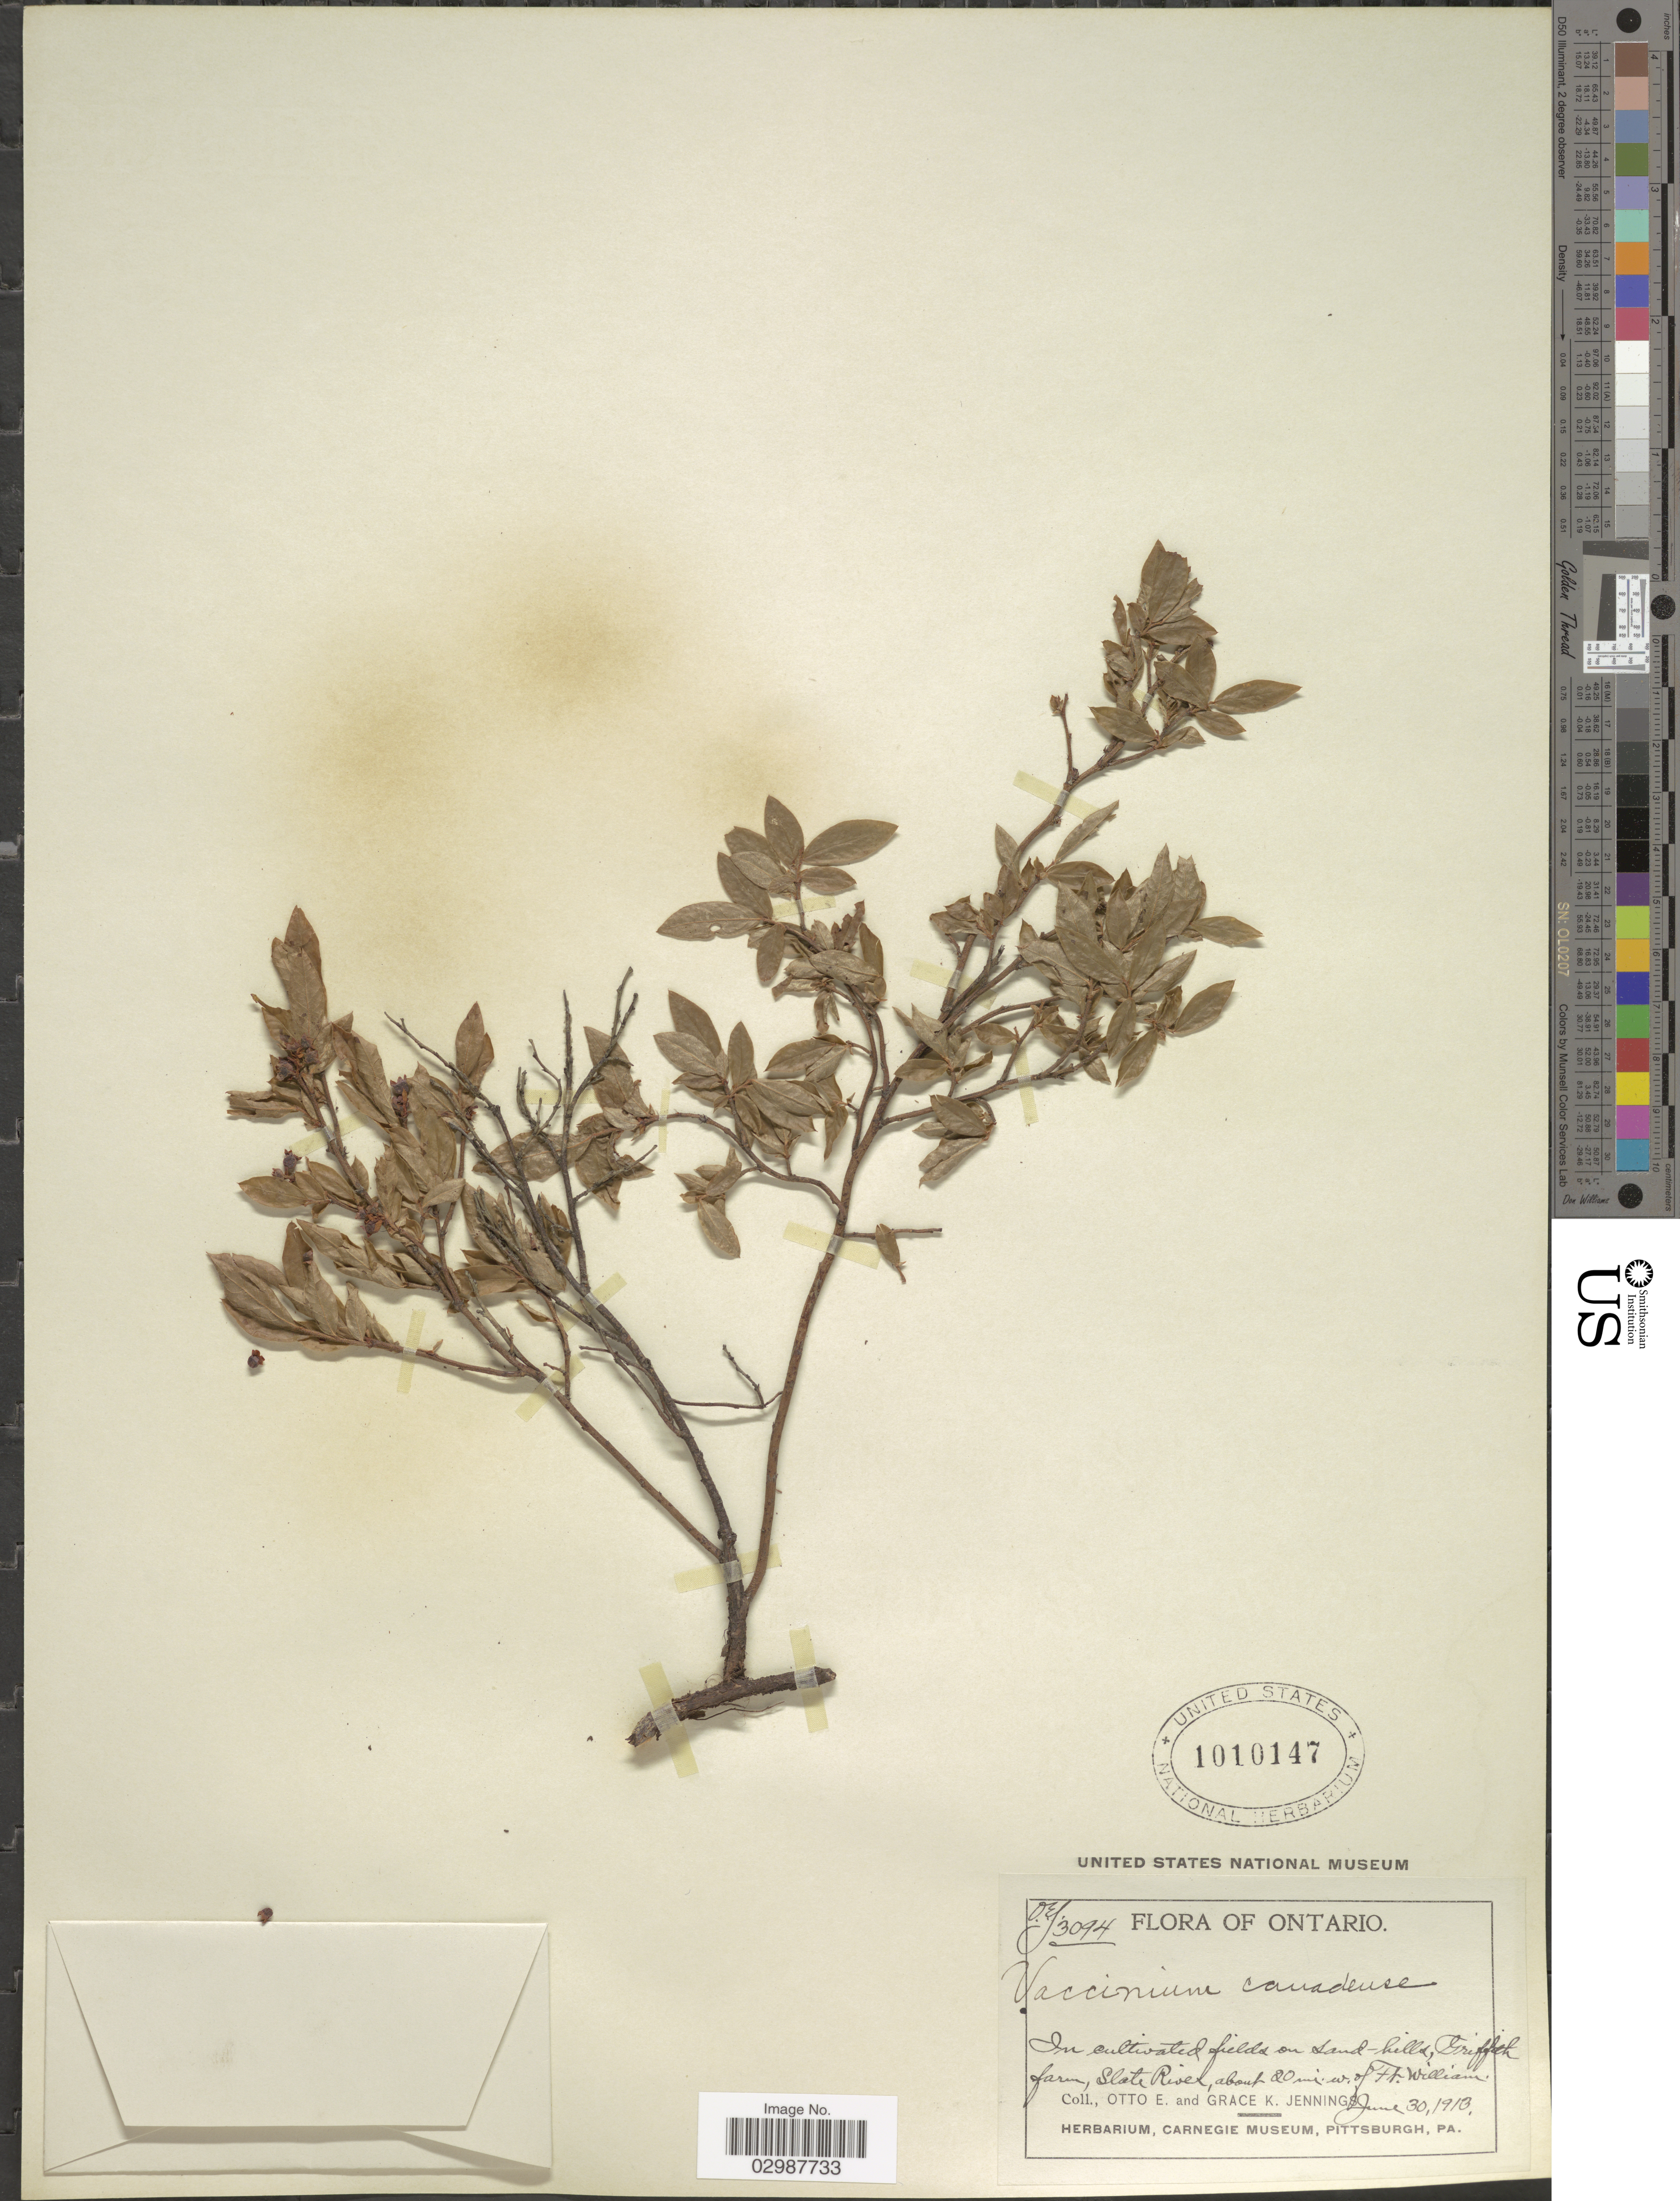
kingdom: Plantae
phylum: Tracheophyta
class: Magnoliopsida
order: Ericales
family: Ericaceae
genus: Vaccinium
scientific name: Vaccinium canadense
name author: Kalm ex Richardson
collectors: O. E. Jennings & G. K. Jennings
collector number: O.E.J.3094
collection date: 1913-06-30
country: Canada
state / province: Ontario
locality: Griffith farm, Slate River, about 20 mi. w. of Ft. William.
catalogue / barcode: US 1010147